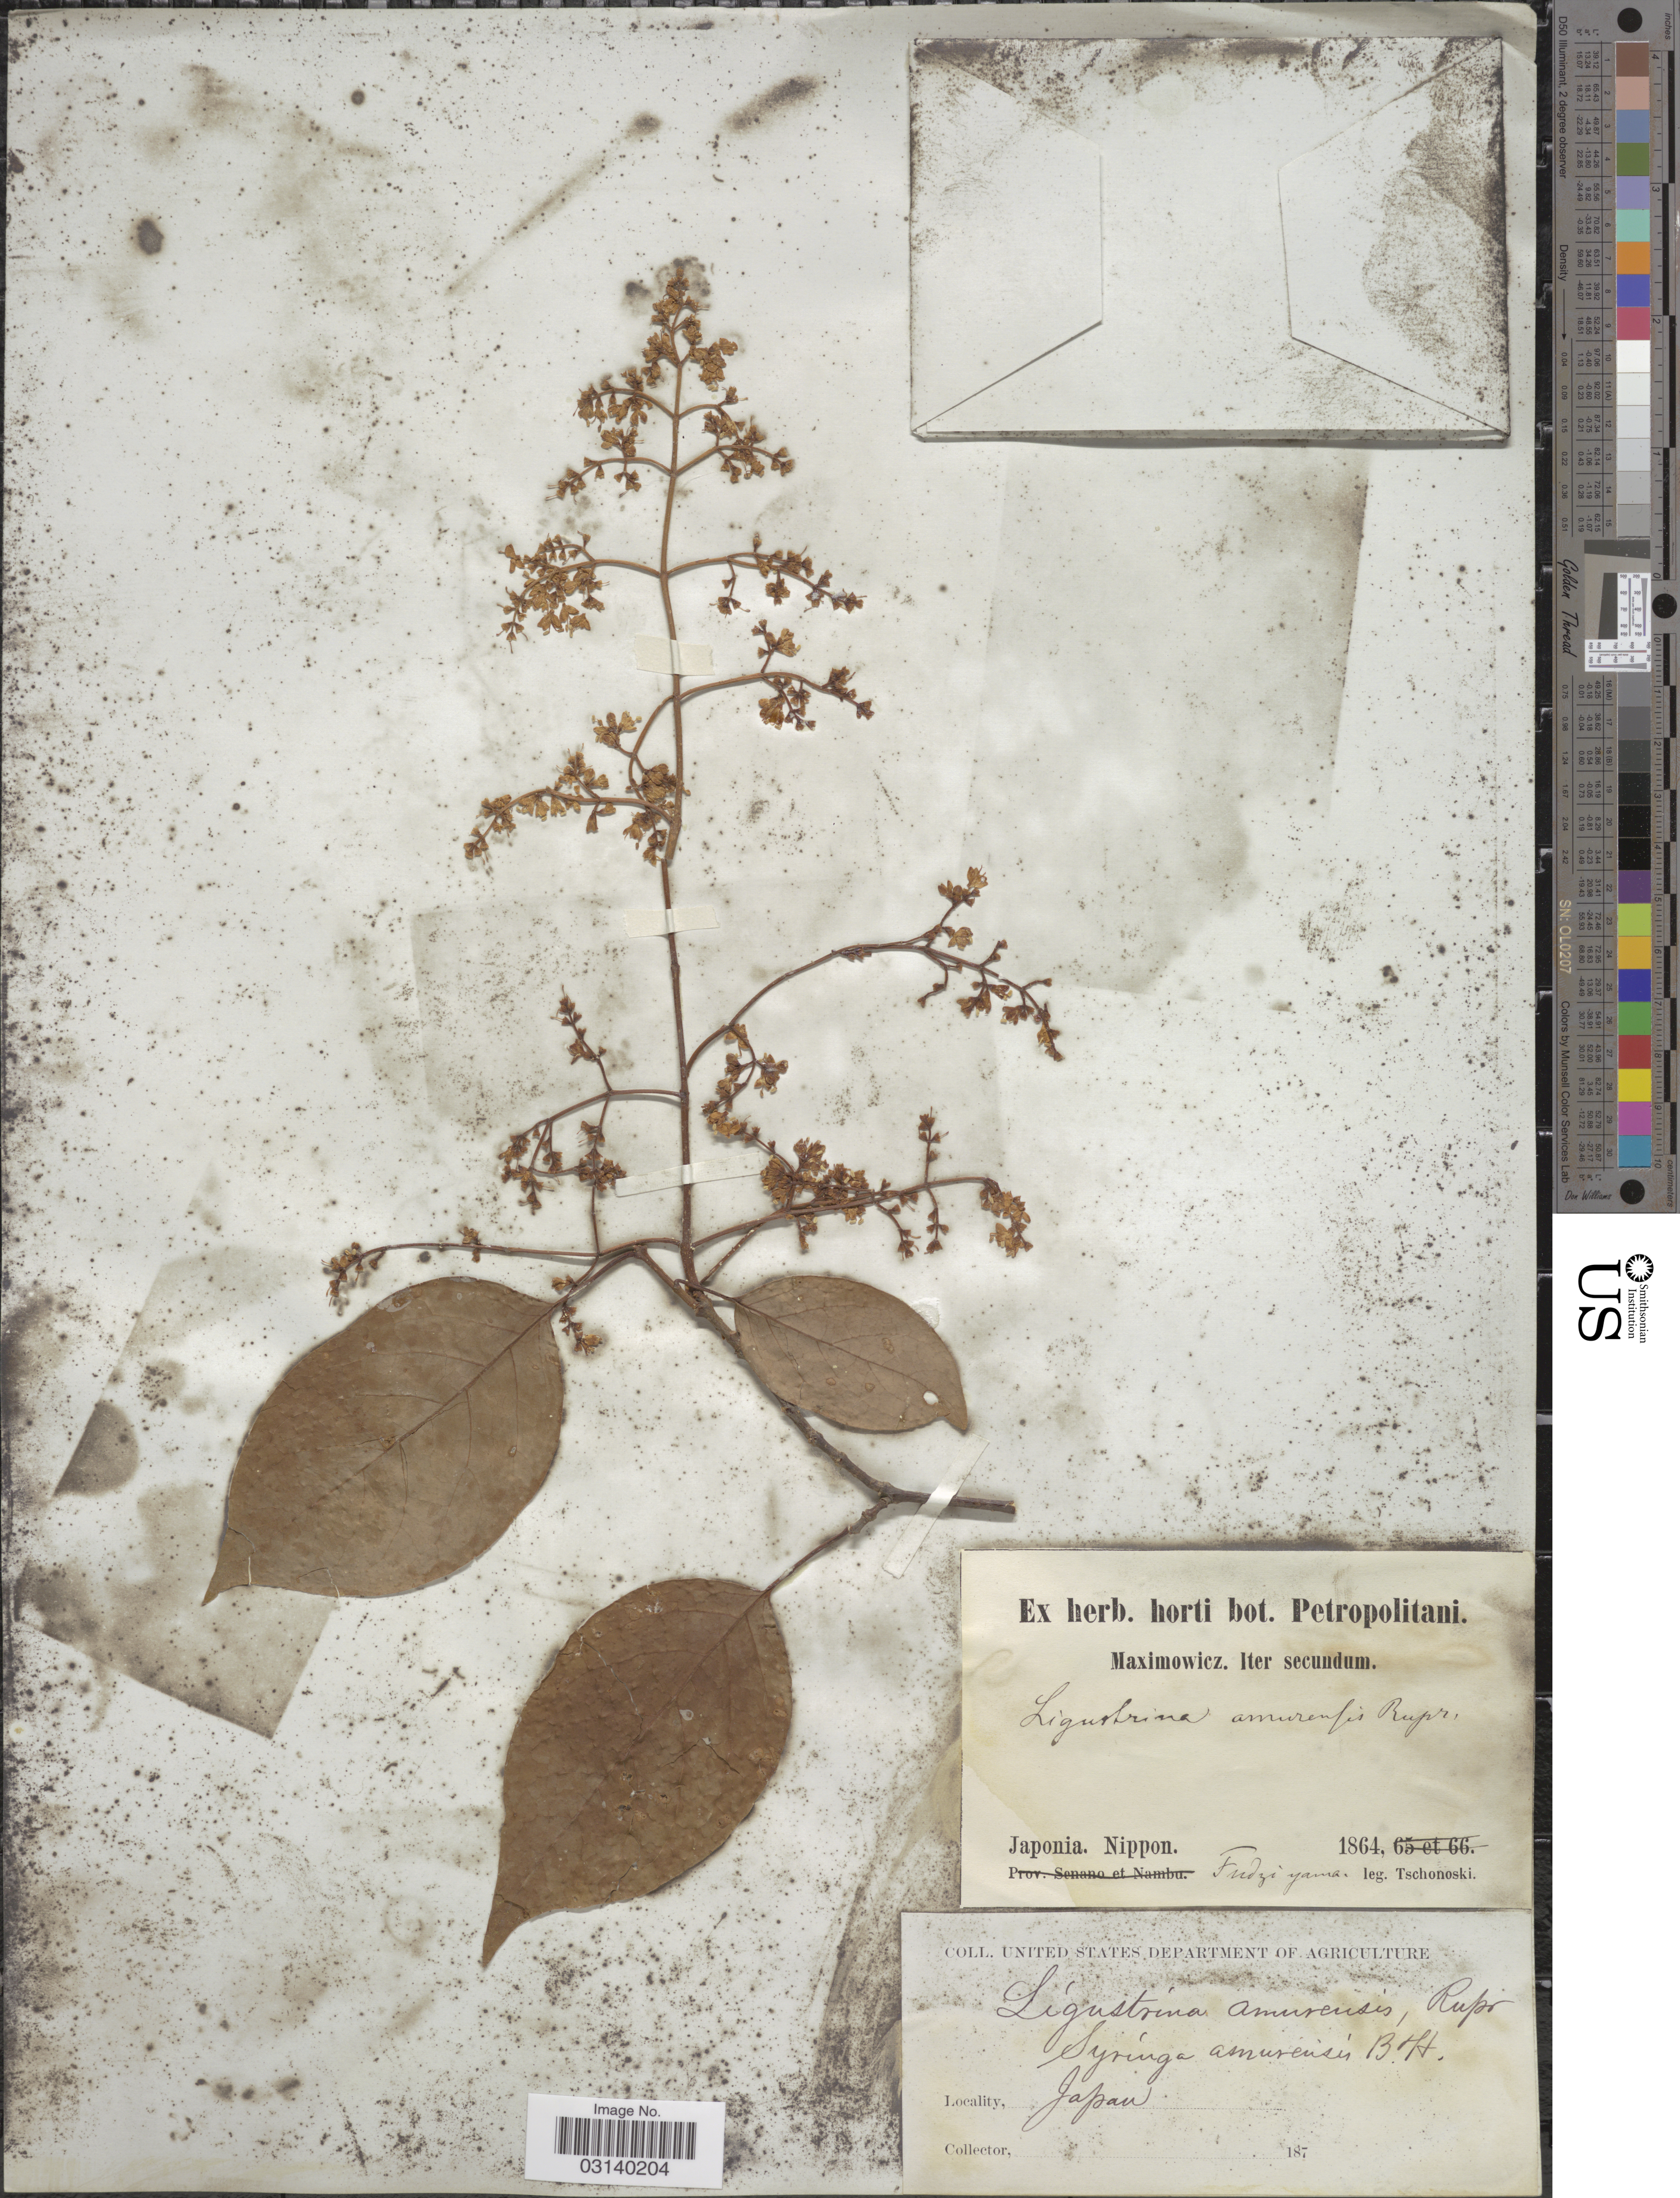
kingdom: Plantae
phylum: Tracheophyta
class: Magnoliopsida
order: Lamiales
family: Oleaceae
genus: Syringa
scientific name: Syringa amurensis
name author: Rupr.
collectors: -. Tschonoski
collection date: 1864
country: Japan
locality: Japonia. Nippon.